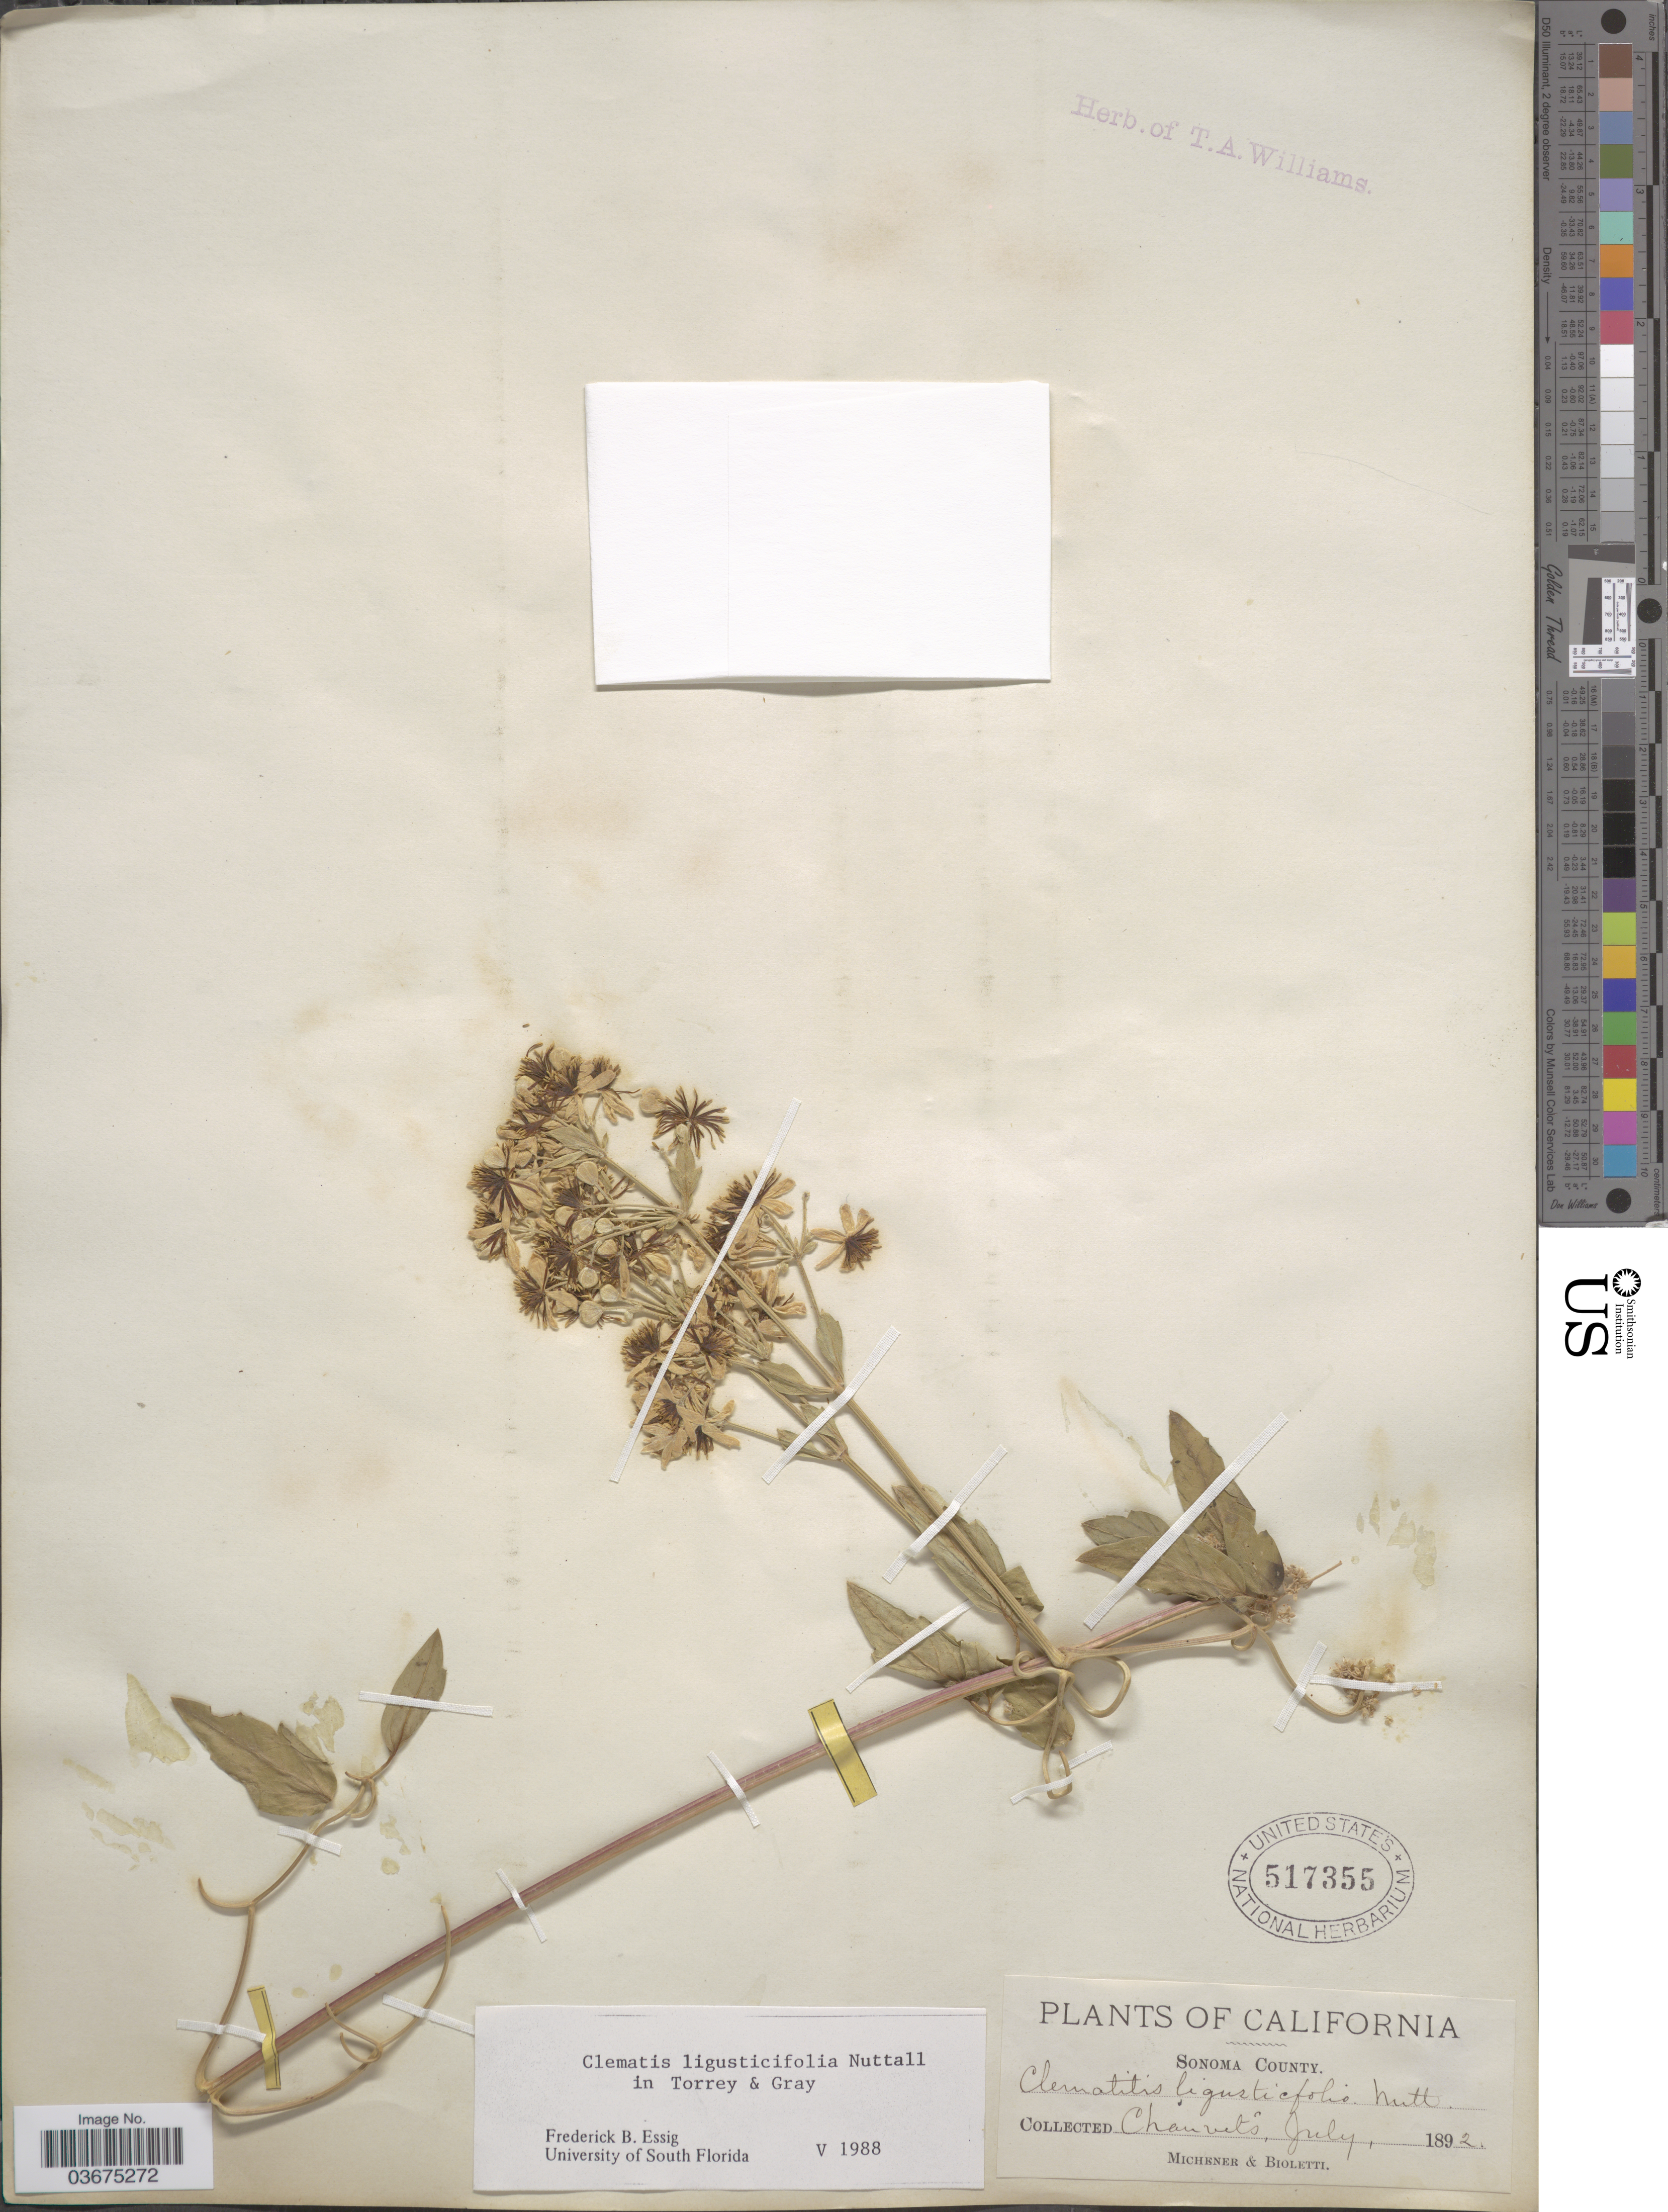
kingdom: Plantae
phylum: Tracheophyta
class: Magnoliopsida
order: Ranunculales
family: Ranunculaceae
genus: Clematis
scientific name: Clematis ligusticifolia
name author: Nutt.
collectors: -. Michener & -- Bioletti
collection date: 1892-07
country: United States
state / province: California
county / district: Sonoma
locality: Sonoma County. Chauvet's.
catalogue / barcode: US 517355